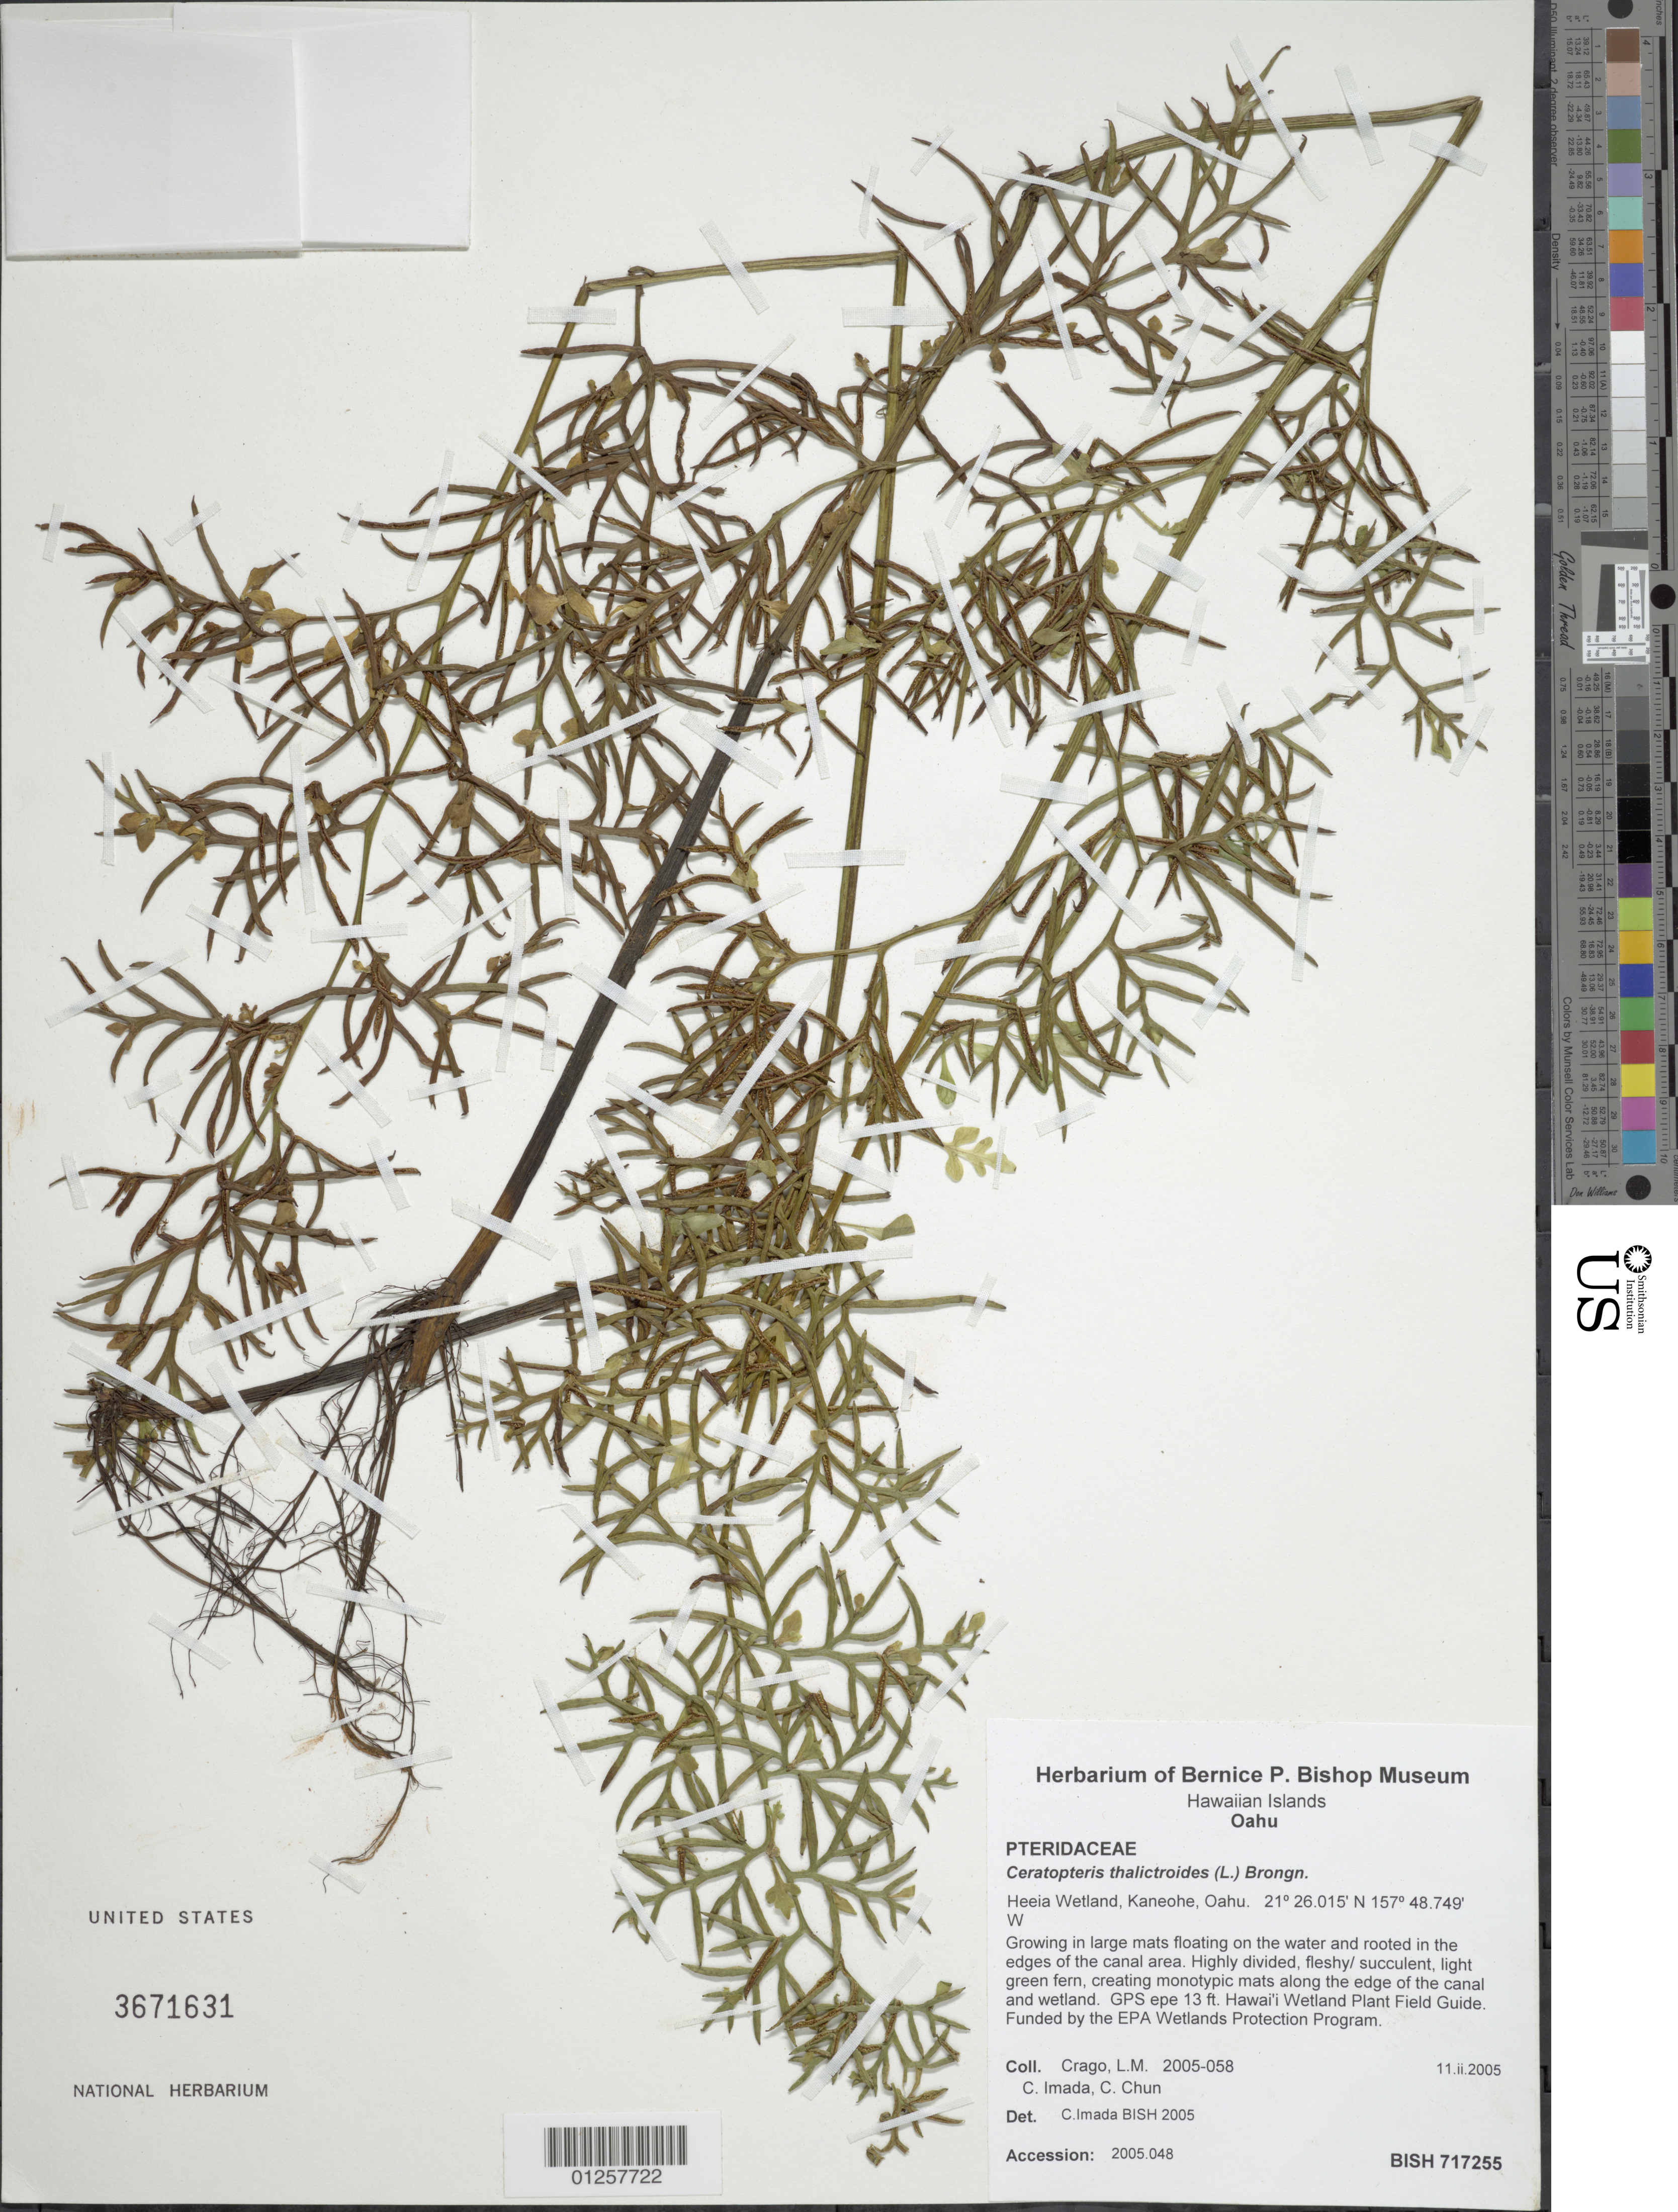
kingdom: Plantae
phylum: Tracheophyta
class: Polypodiopsida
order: Polypodiales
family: Pteridaceae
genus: Ceratopteris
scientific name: Ceratopteris thalictroides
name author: (L.) Brongn.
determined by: Imada, C.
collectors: L. Crago, C. Imada & C. Chun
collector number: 2005-058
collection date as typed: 11.ii.2005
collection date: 2005-02-11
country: United States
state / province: Hawaii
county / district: Honolulu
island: Oahu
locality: Kaneohe, Heeia Wetland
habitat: On the water and rooted in the edges of the canal area.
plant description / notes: Potential hybrid between C. gaudichaudii and C. thalictroides per Kinosian et al., Mol. Phylo. Evol. 152: 8. 2020.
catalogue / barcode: US 3671631